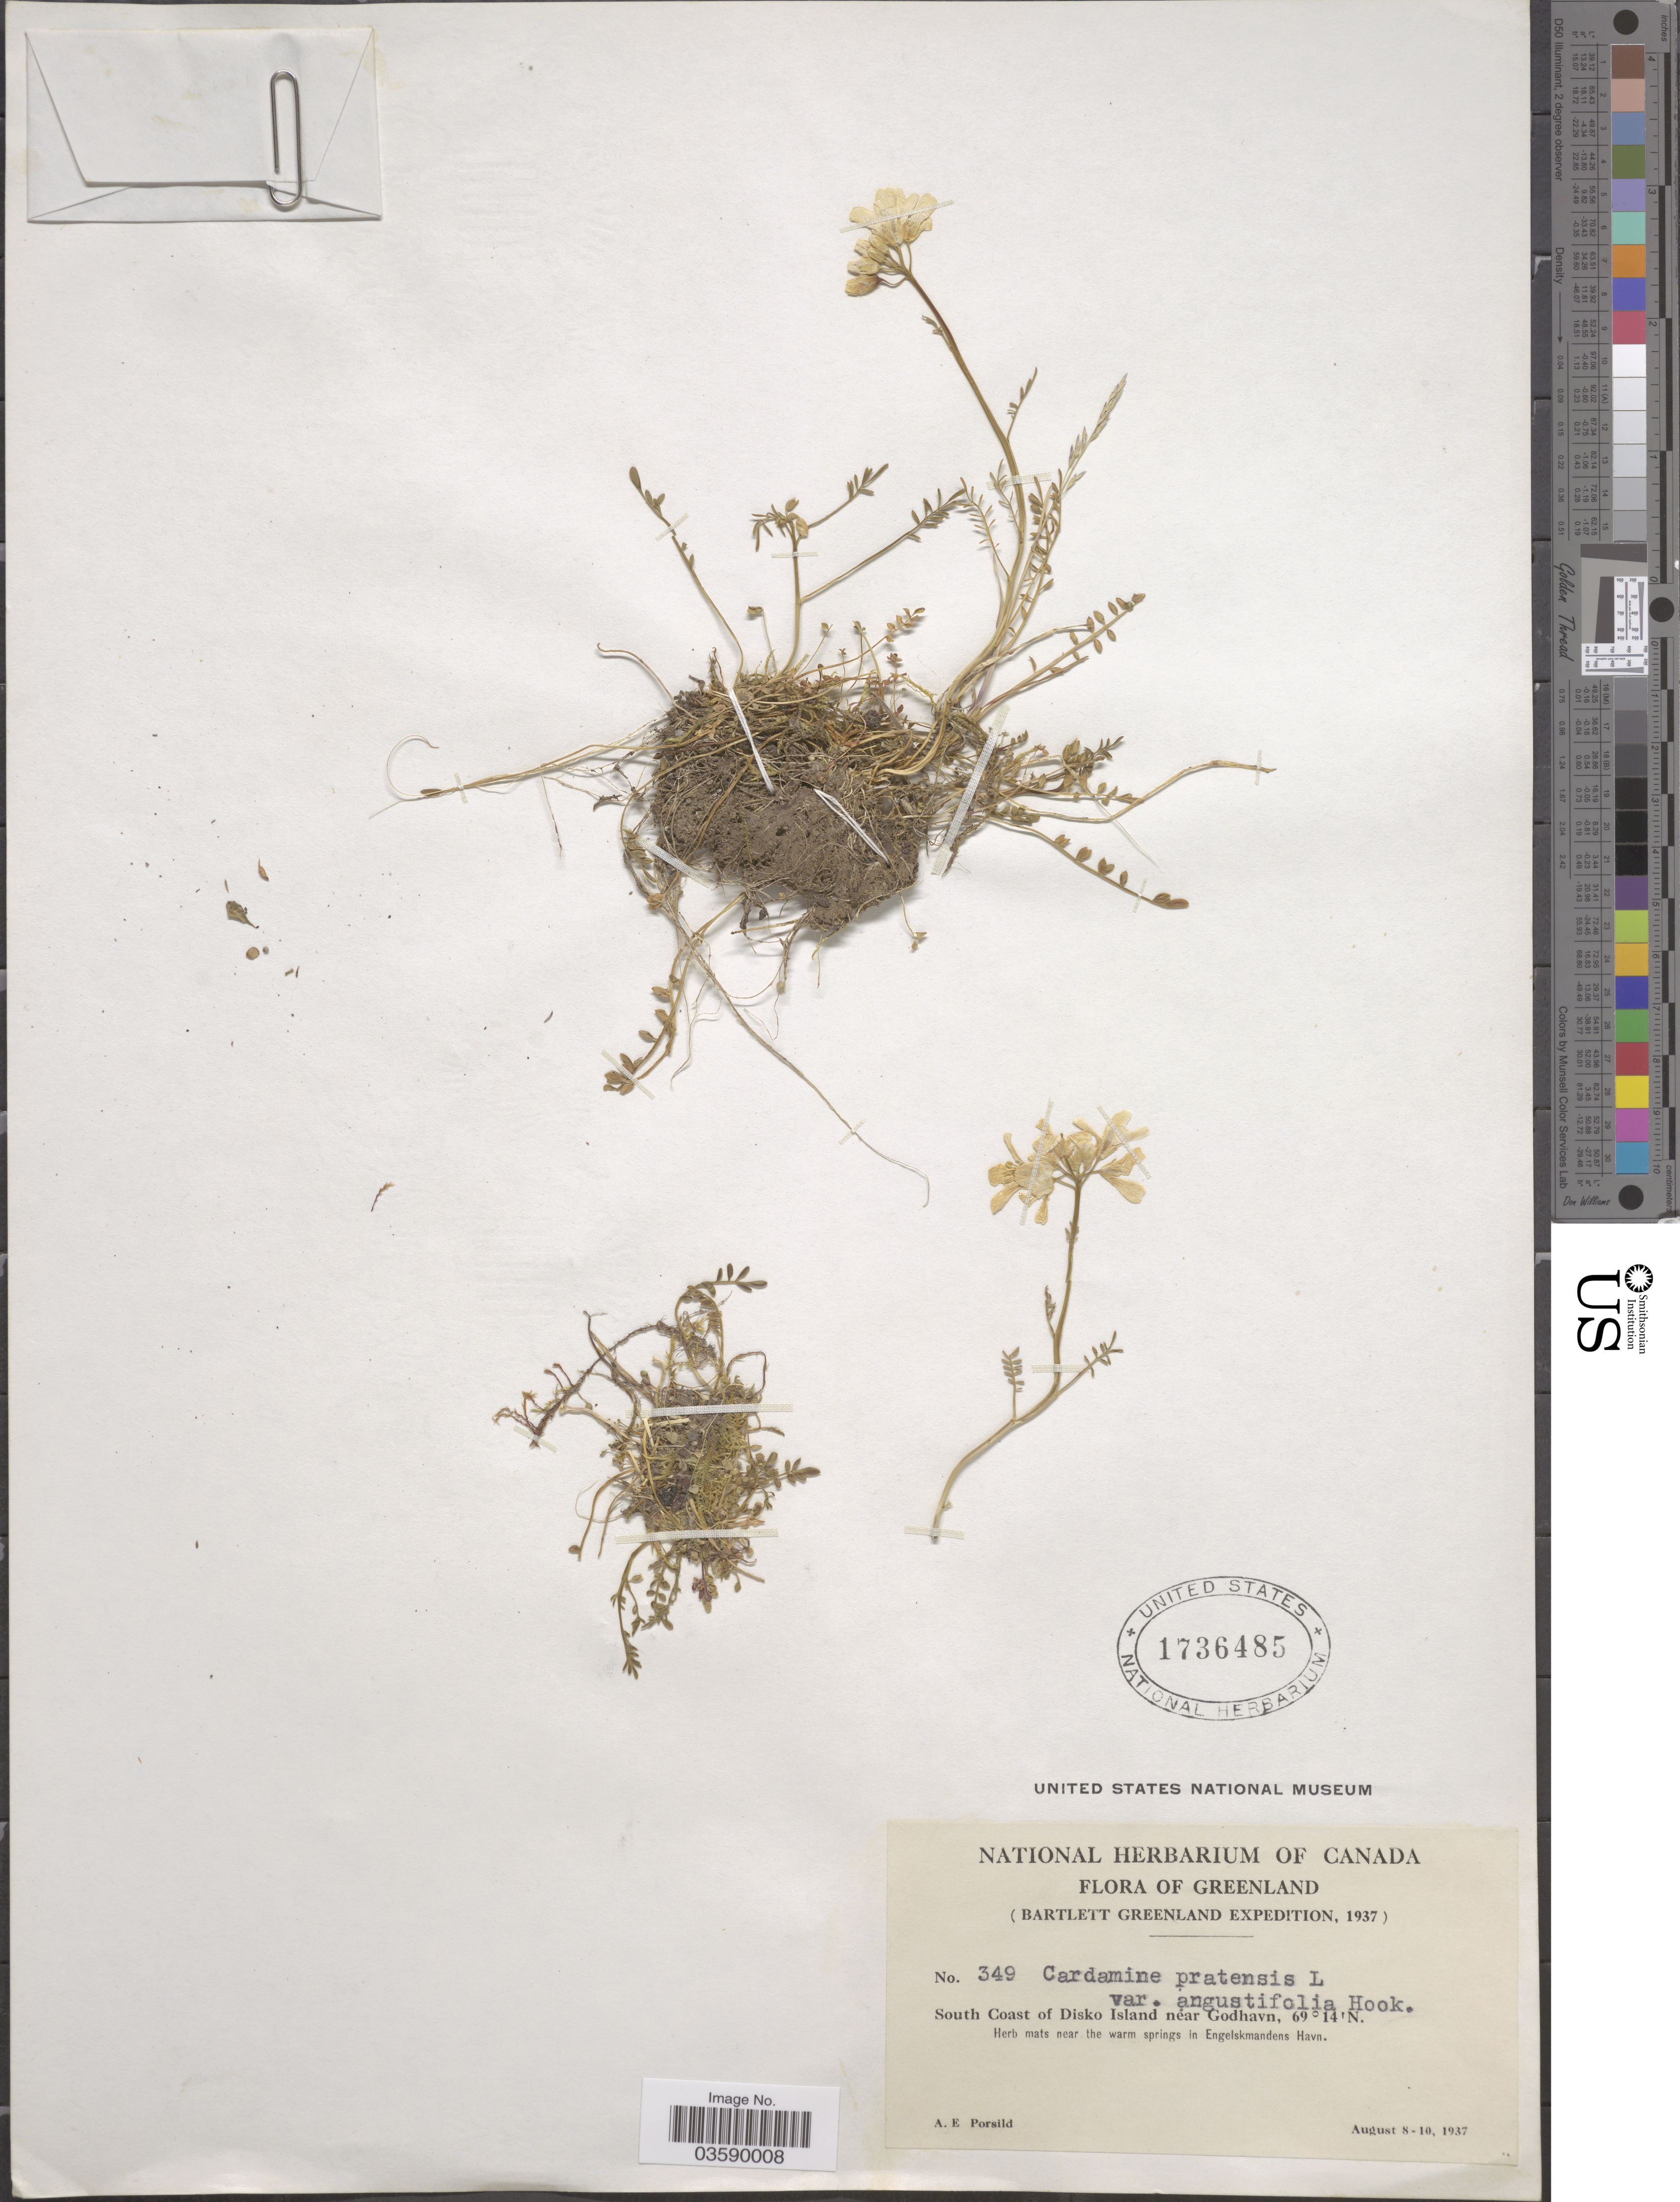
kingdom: Plantae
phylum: Tracheophyta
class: Magnoliopsida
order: Brassicales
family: Brassicaceae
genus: Cardamine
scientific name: Cardamine pratensis subsp. angustifolia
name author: (Hook.) O.E. Schulz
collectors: A. E. Porsild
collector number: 349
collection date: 1937-08-08/1937-08-10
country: Greenland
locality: South Coast of Disko Island near Godhavn. Herb mats near the warm springs in Engelskmandens Havn.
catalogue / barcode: US 1736485